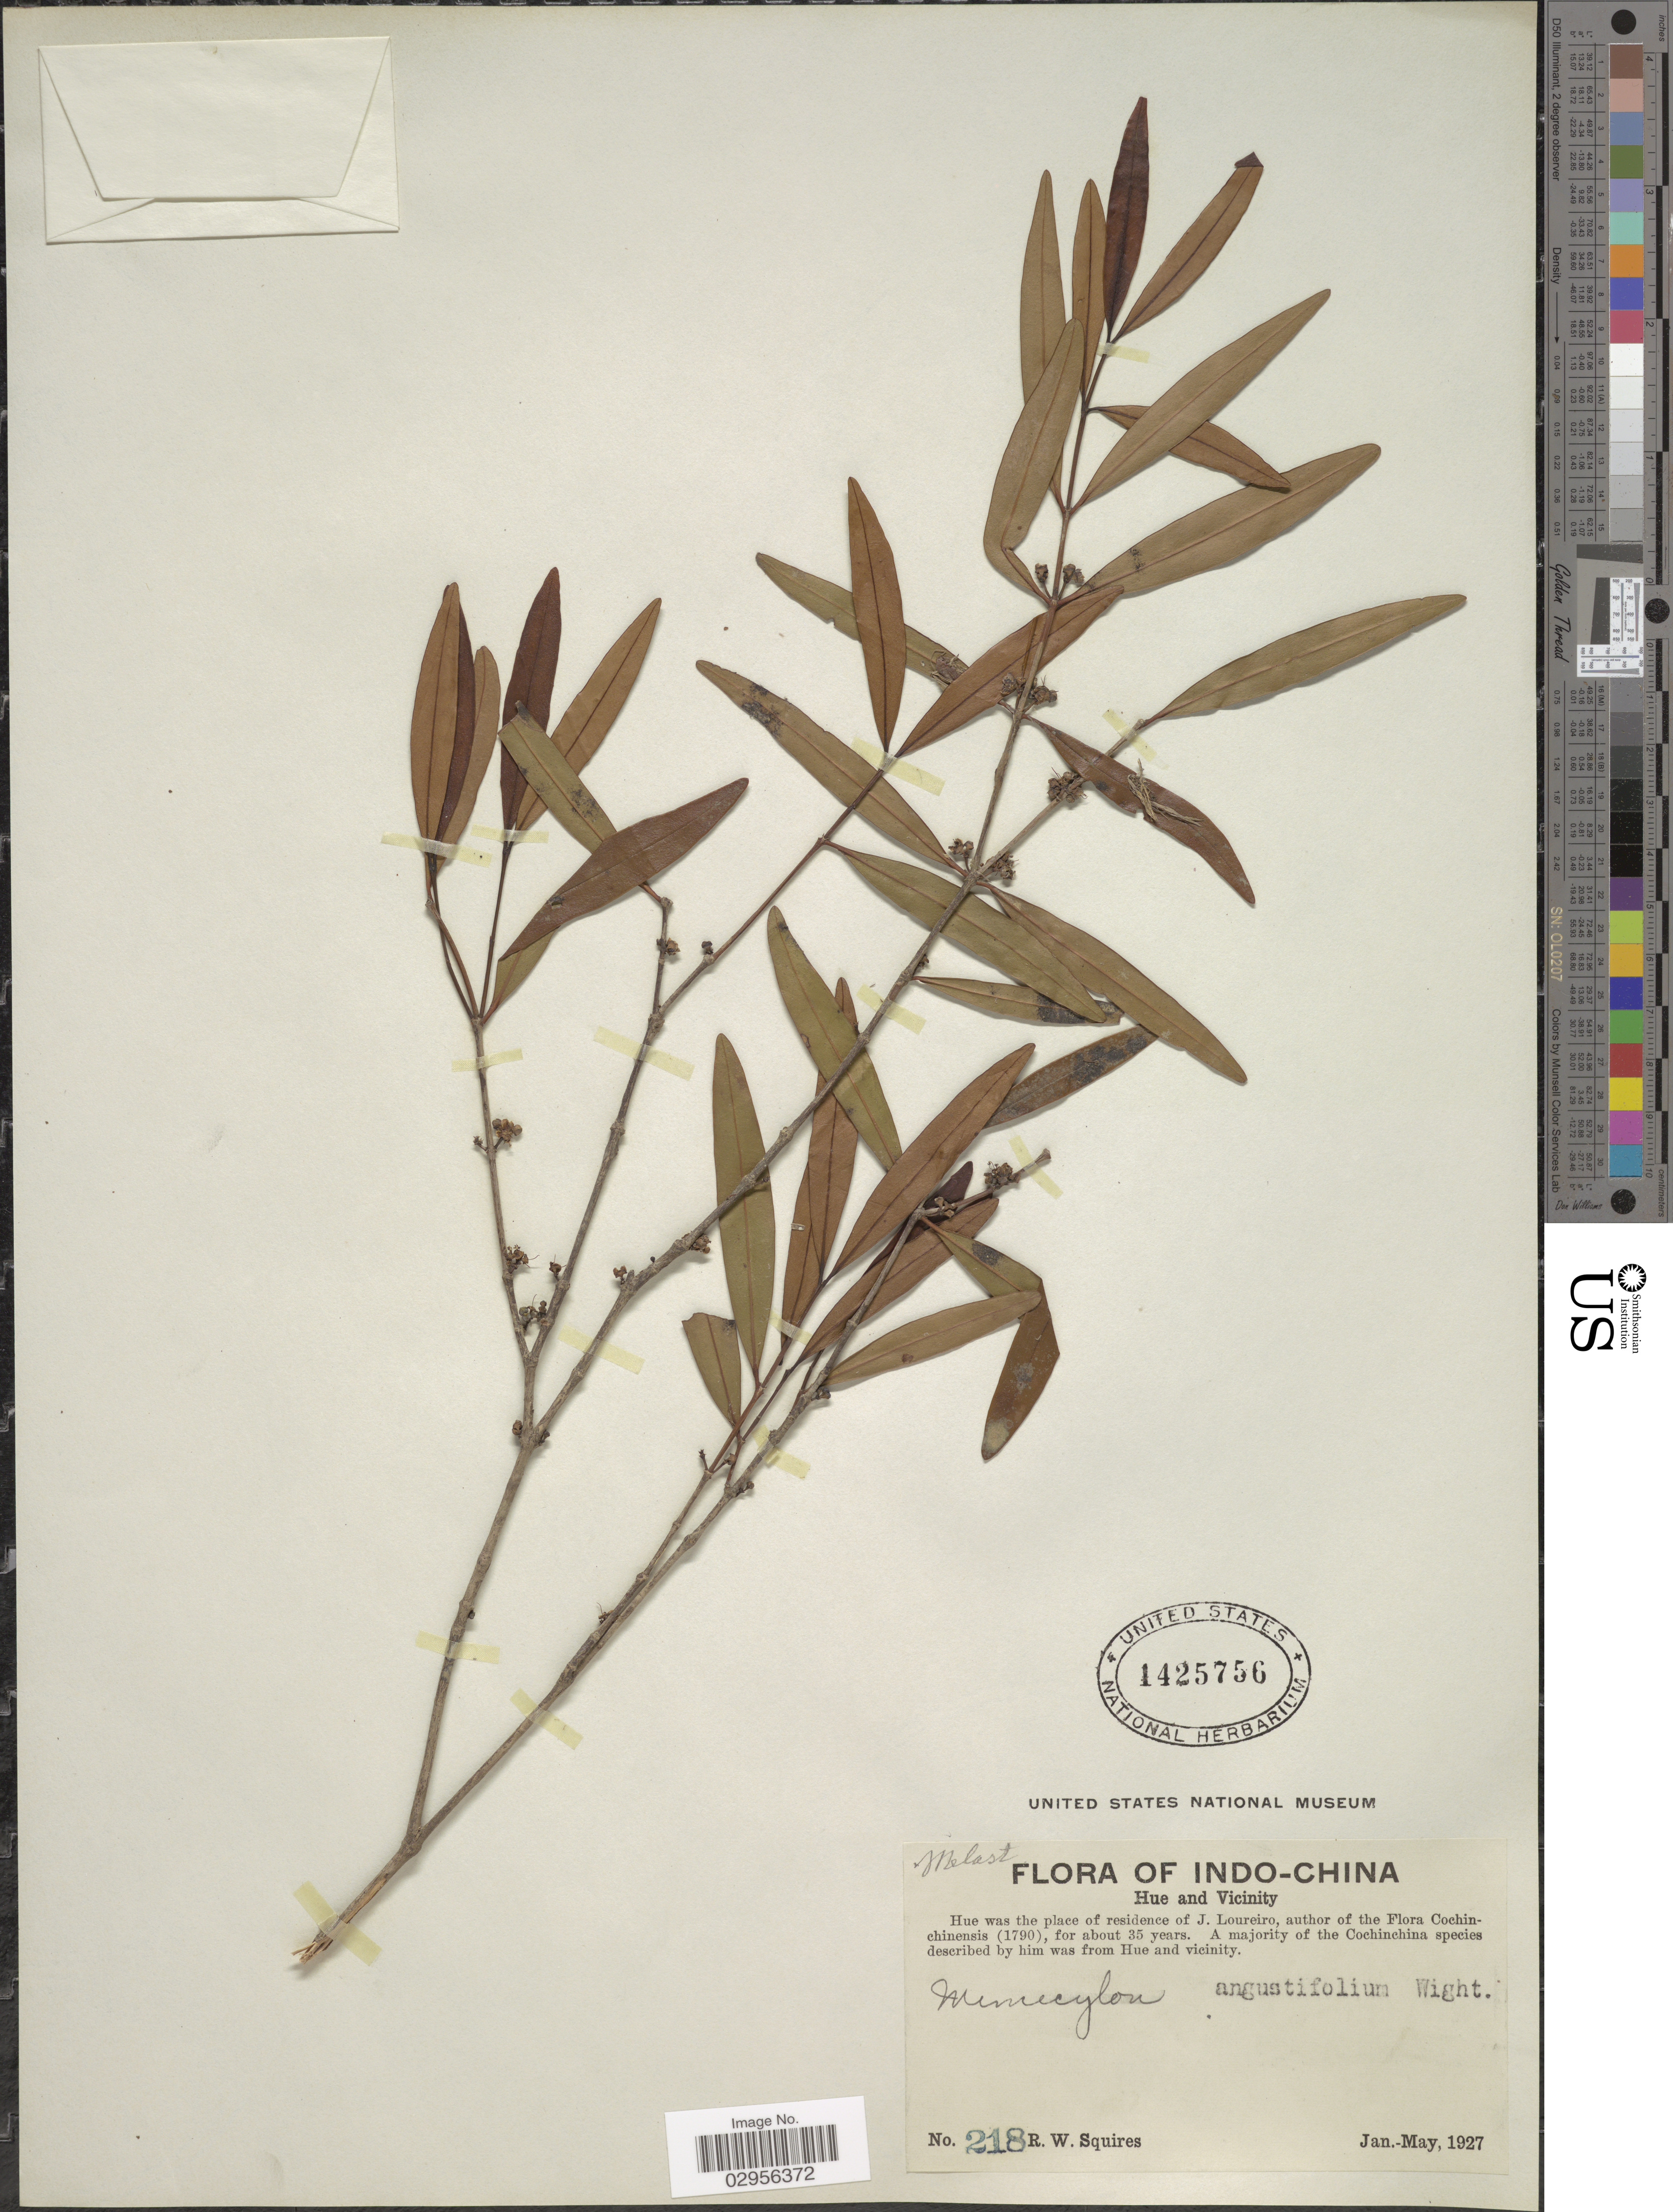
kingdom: Plantae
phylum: Tracheophyta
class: Magnoliopsida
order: Myrtales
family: Melastomataceae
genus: Memecylon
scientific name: Memecylon angustifolium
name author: Wight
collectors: R. Squires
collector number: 218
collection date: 1927-01/1927-05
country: Vietnam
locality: Indo-China. Hue and Vicinity.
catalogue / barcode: US 1425756